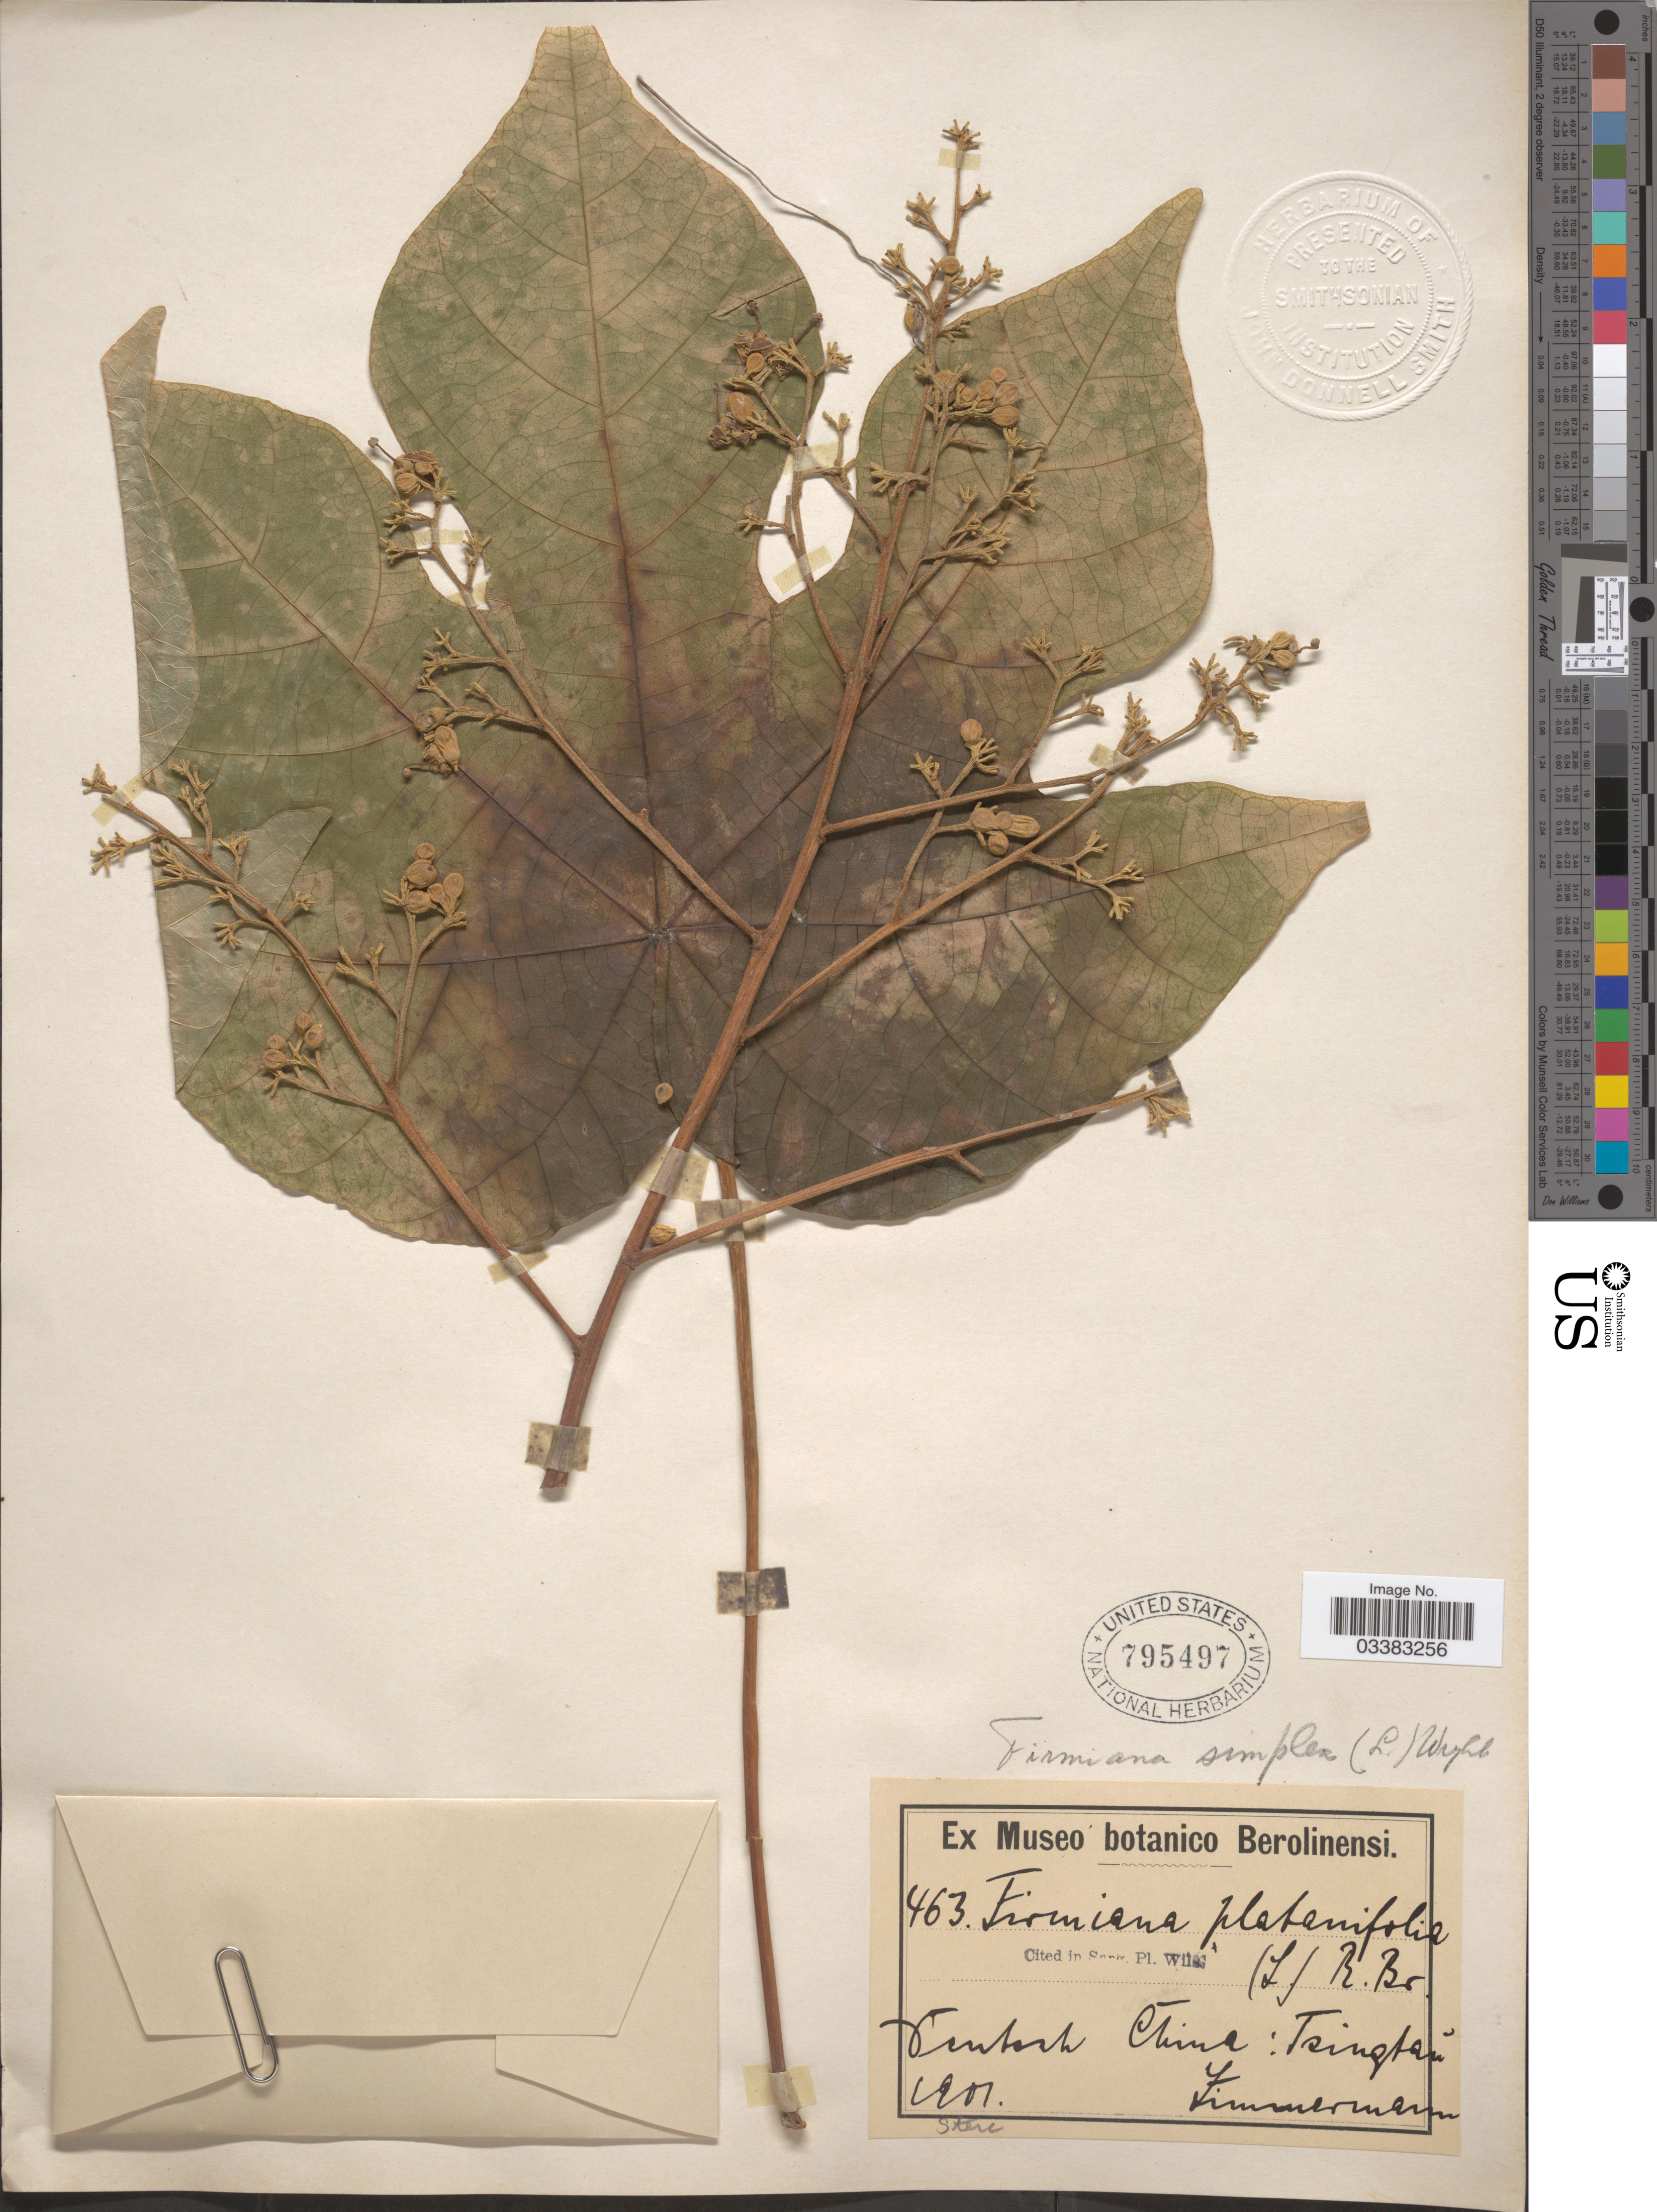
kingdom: Plantae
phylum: Tracheophyta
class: Magnoliopsida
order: Malvales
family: Malvaceae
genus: Firmiana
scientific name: Firmiana simplex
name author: (L.) W. Wight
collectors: -. Zimmermann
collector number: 463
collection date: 1901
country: China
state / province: Qinghai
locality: Deutsch China: Tsingtau.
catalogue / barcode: US 795497